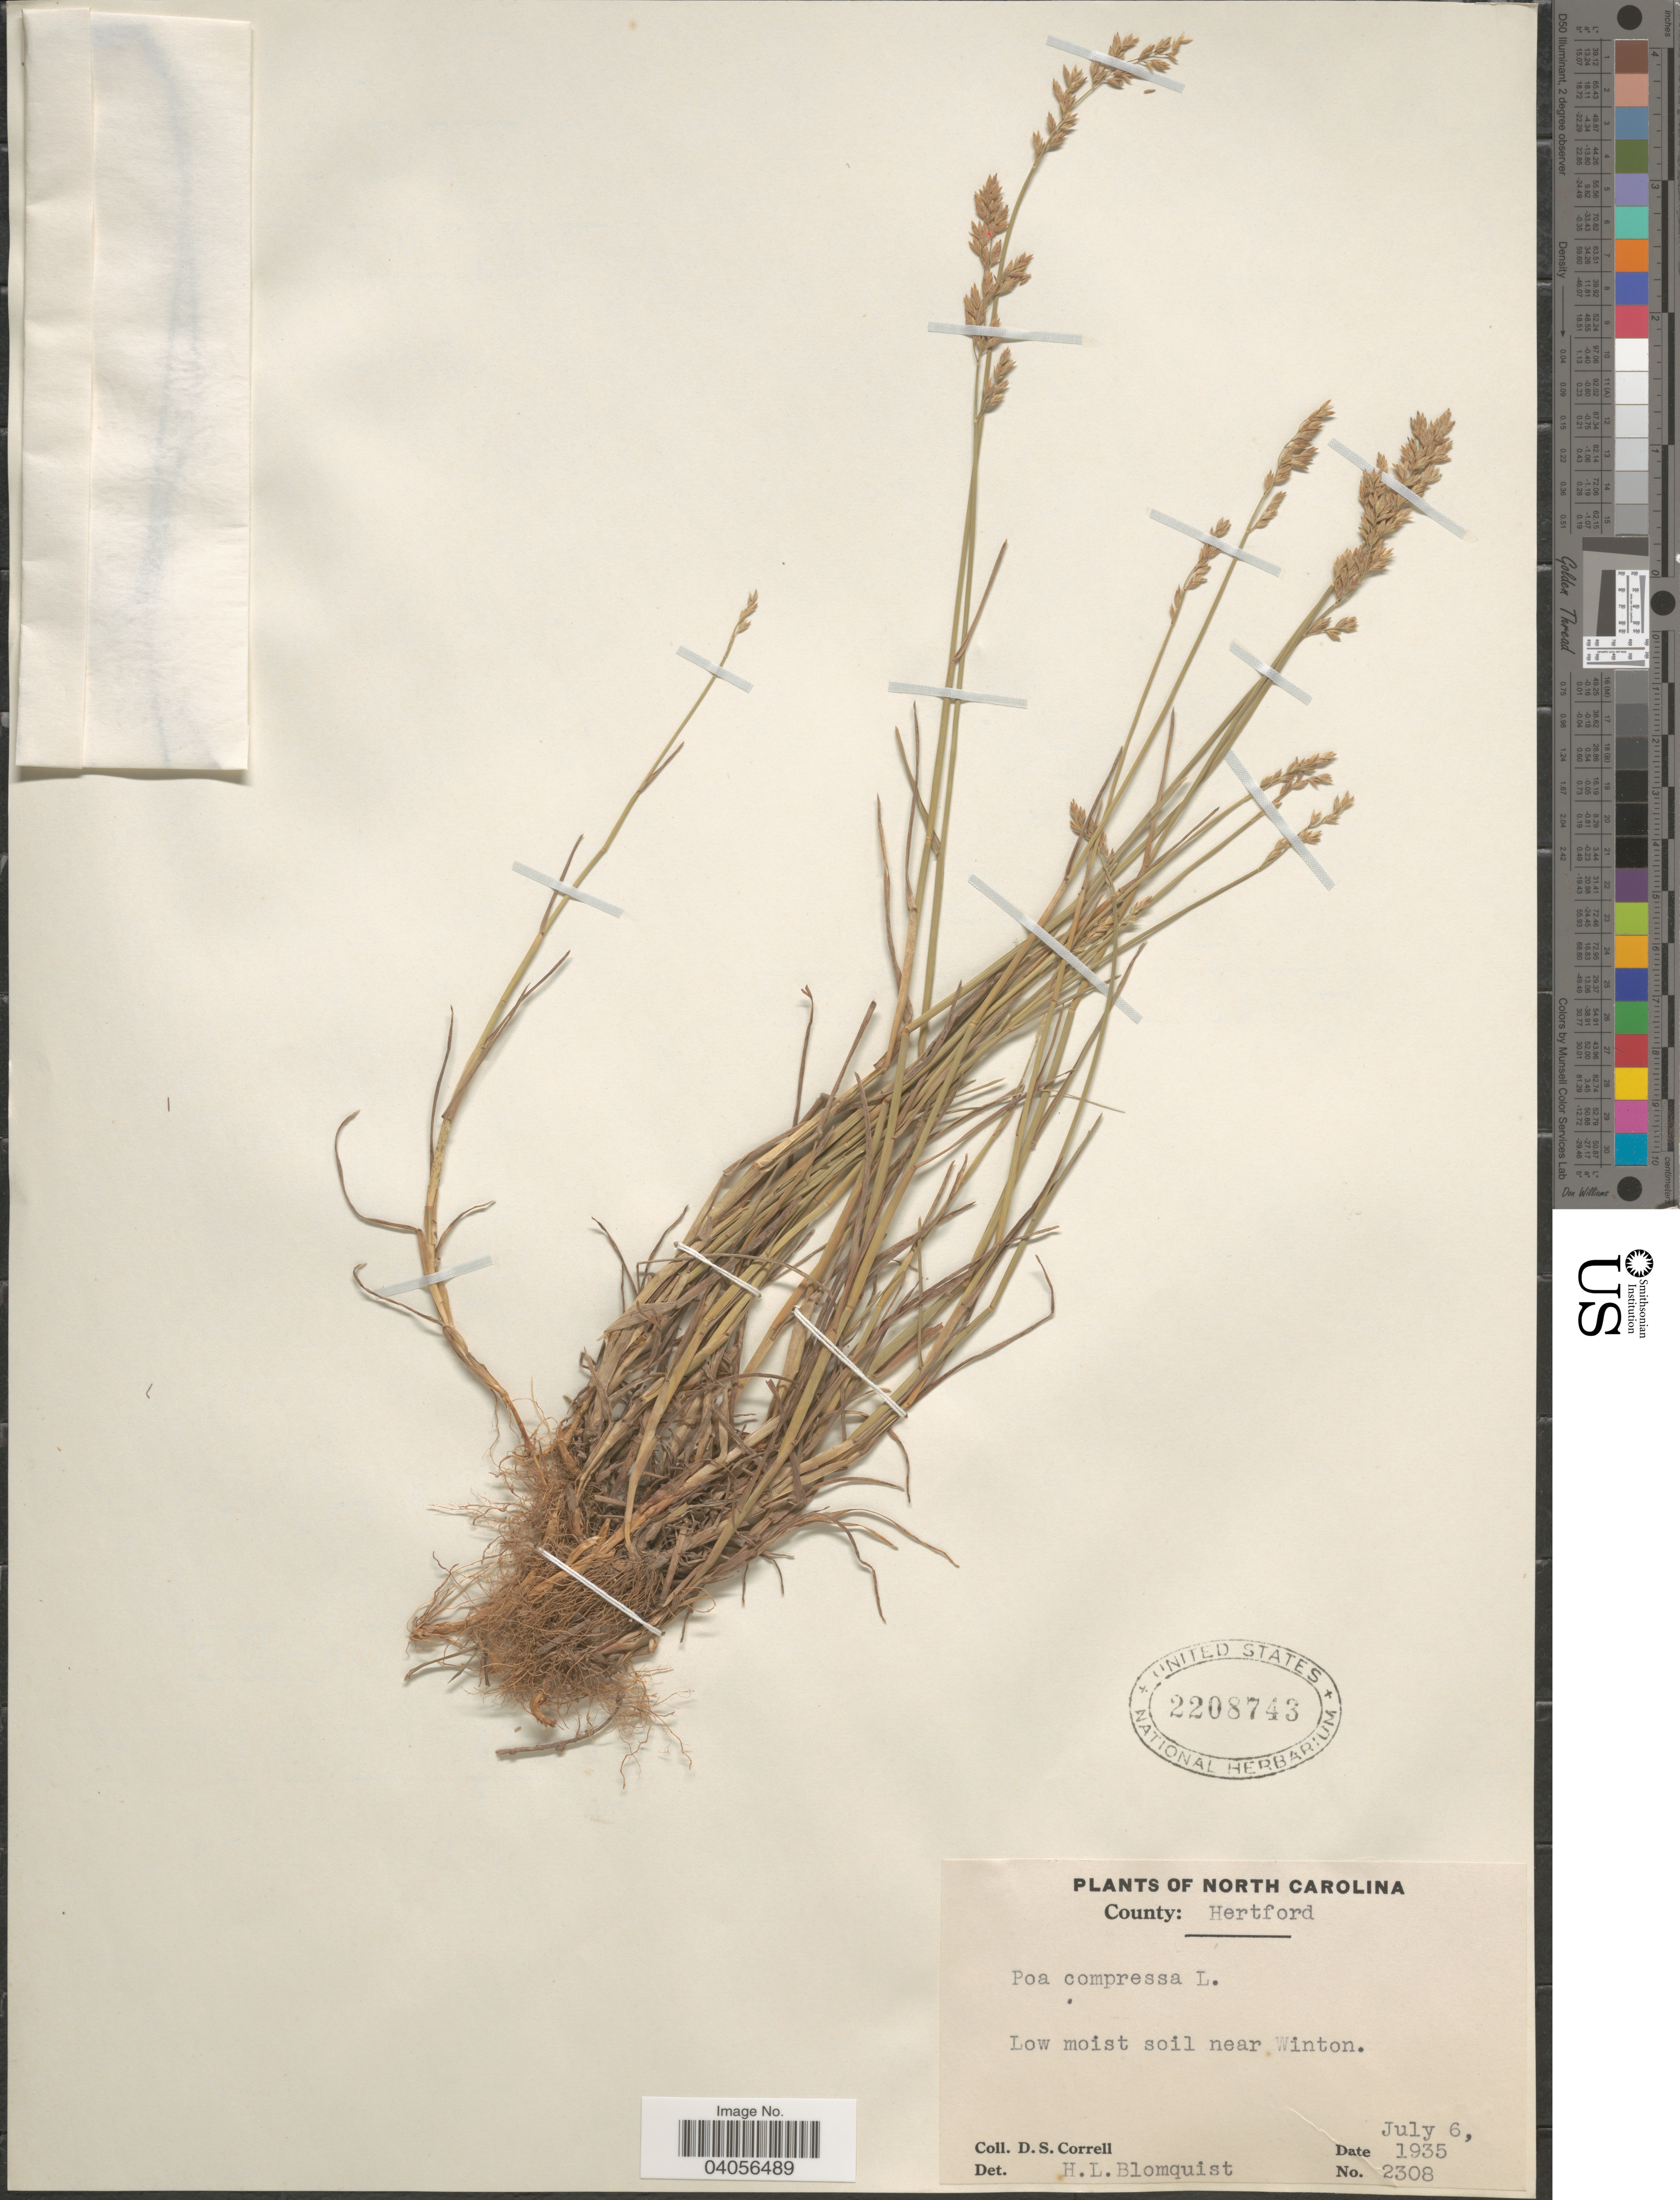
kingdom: Plantae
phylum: Tracheophyta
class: Liliopsida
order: Poales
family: Poaceae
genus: Poa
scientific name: Poa compressa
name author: L.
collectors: D. S. Correll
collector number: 2308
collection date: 1935-07-06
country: United States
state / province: North Carolina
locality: County: Hertford. Near Winton.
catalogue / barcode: US 2208743